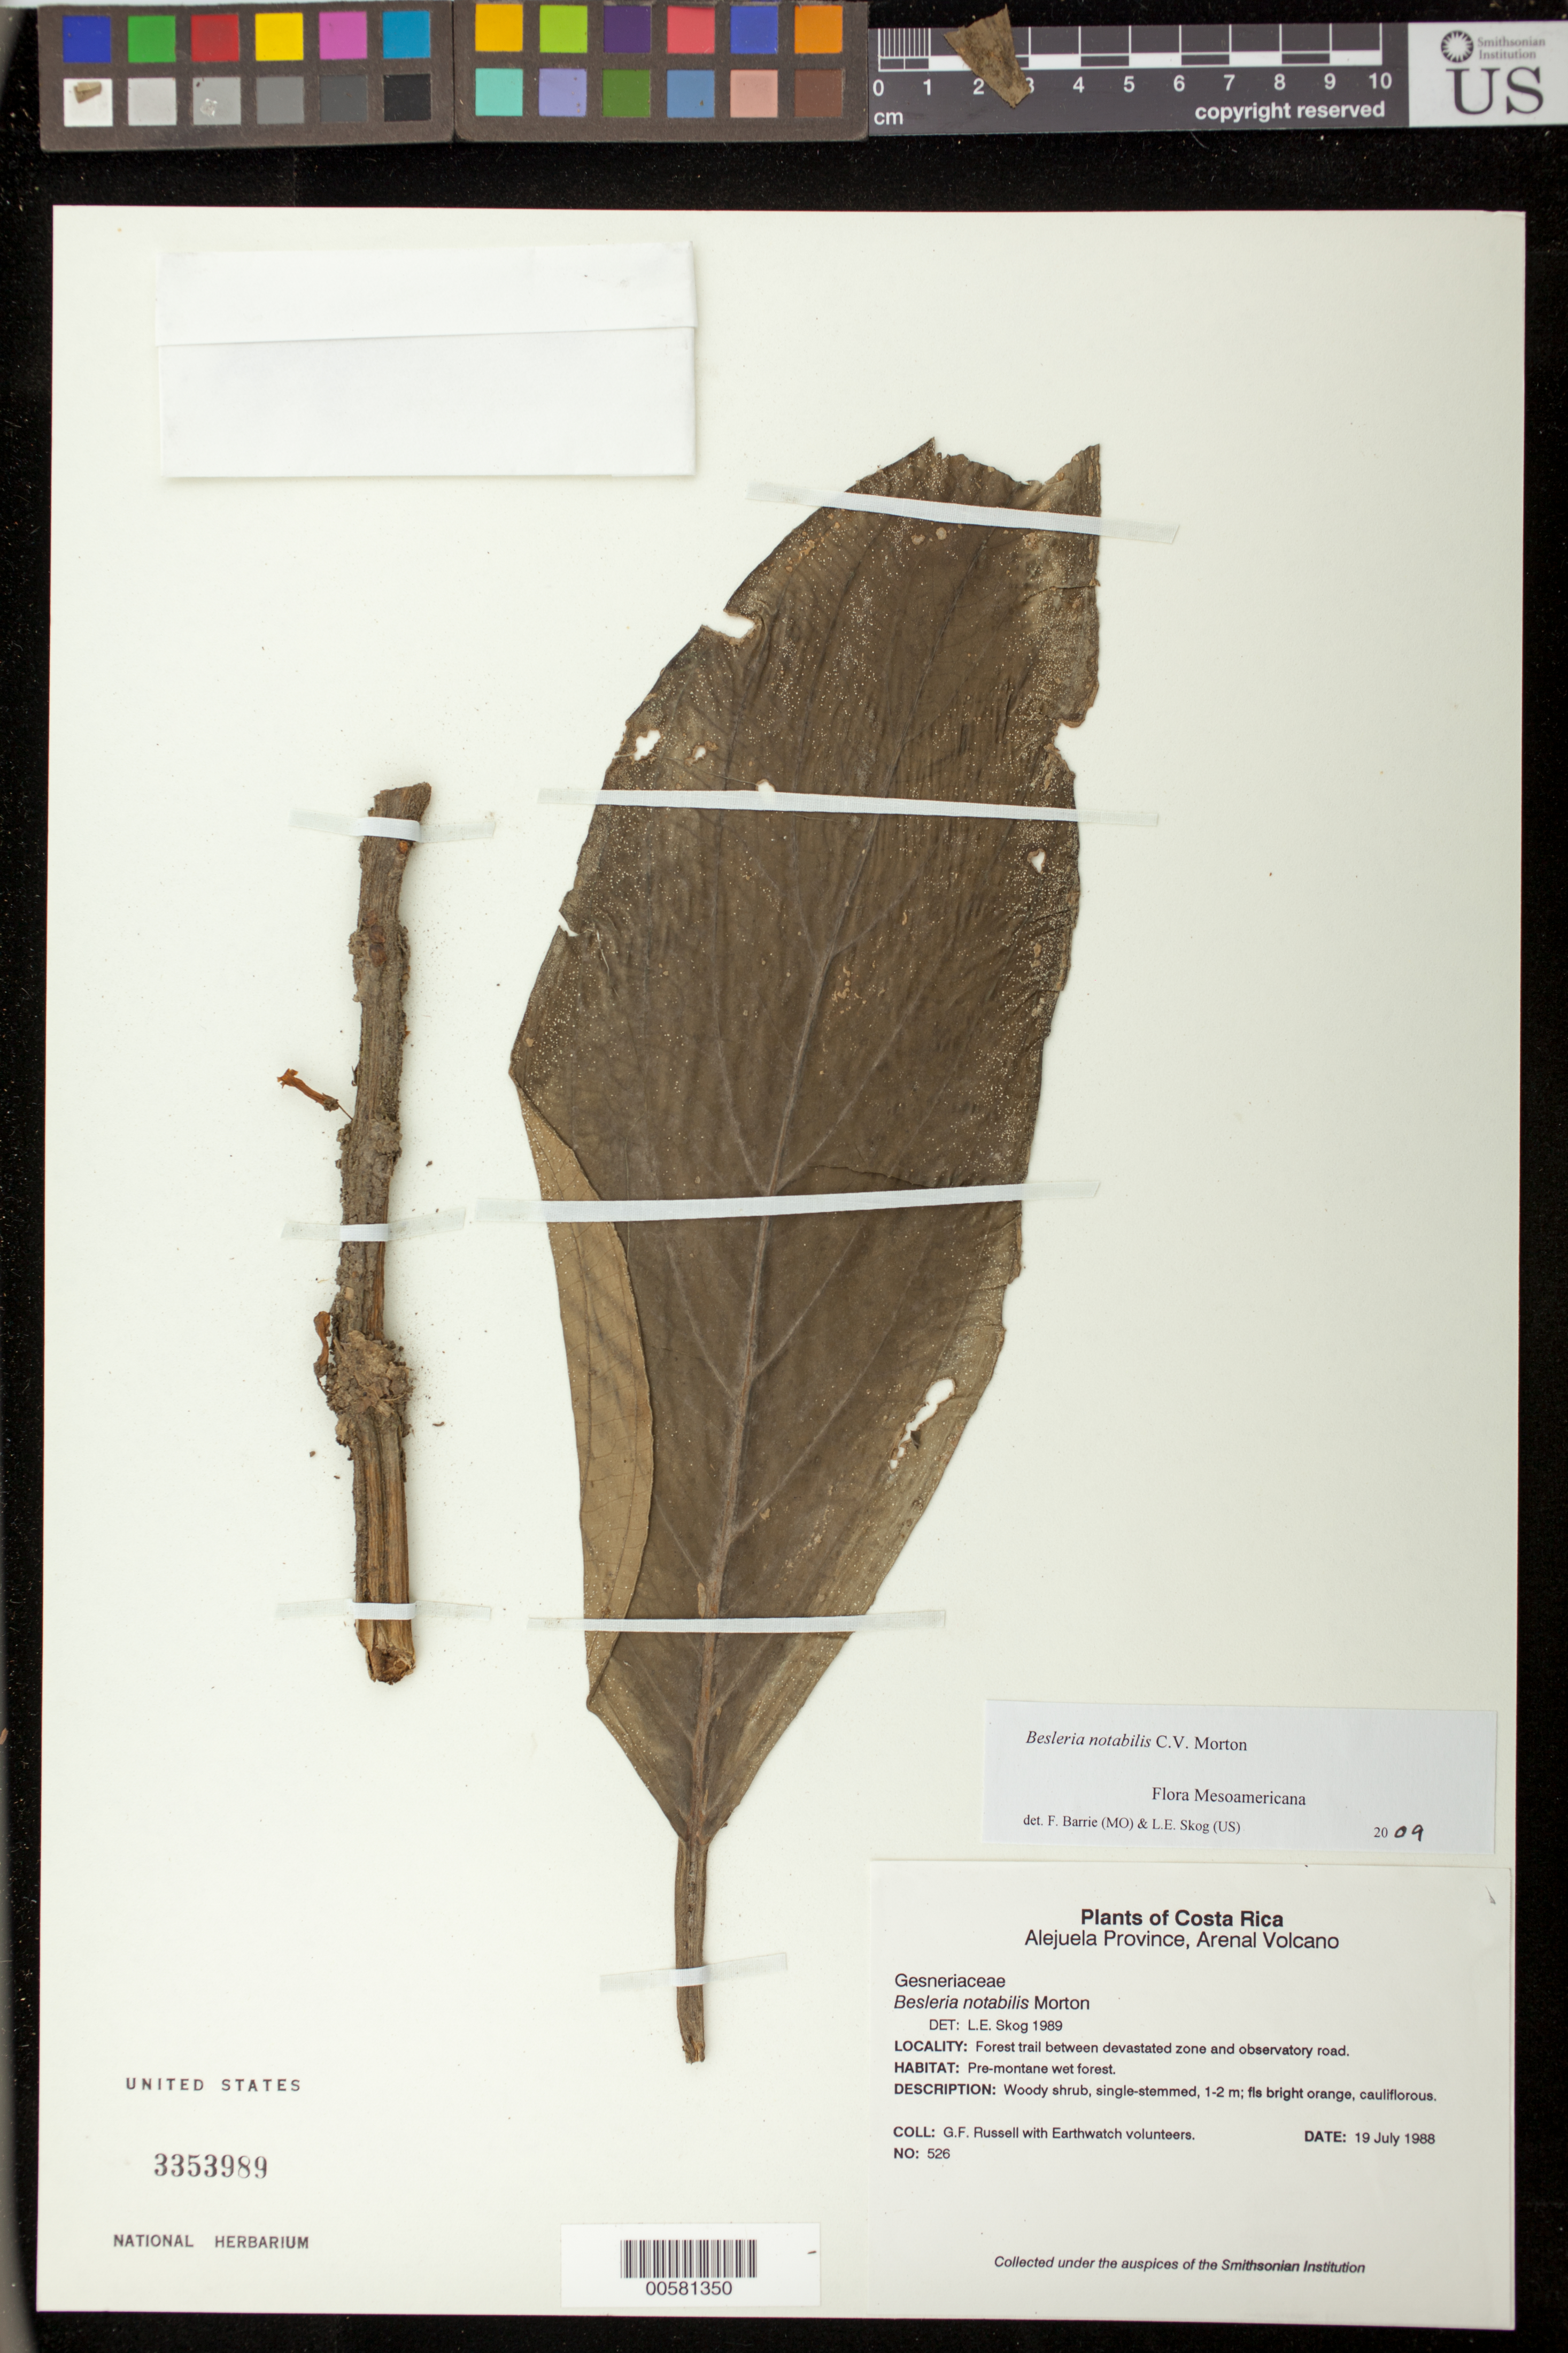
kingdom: Plantae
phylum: Tracheophyta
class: Magnoliopsida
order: Lamiales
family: Gesneriaceae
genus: Besleria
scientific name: Besleria notabilis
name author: C.V. Morton in Standl.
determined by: Skog, Laurence E.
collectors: G. Russell & Earthwatch Volunteers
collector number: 526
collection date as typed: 19 Jul 1988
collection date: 1988-07-19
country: Costa Rica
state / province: Alajuela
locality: Volcan Arenal; forest trail between devastated zone and observatory road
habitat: Pre-montane wet forest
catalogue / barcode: US 3353989